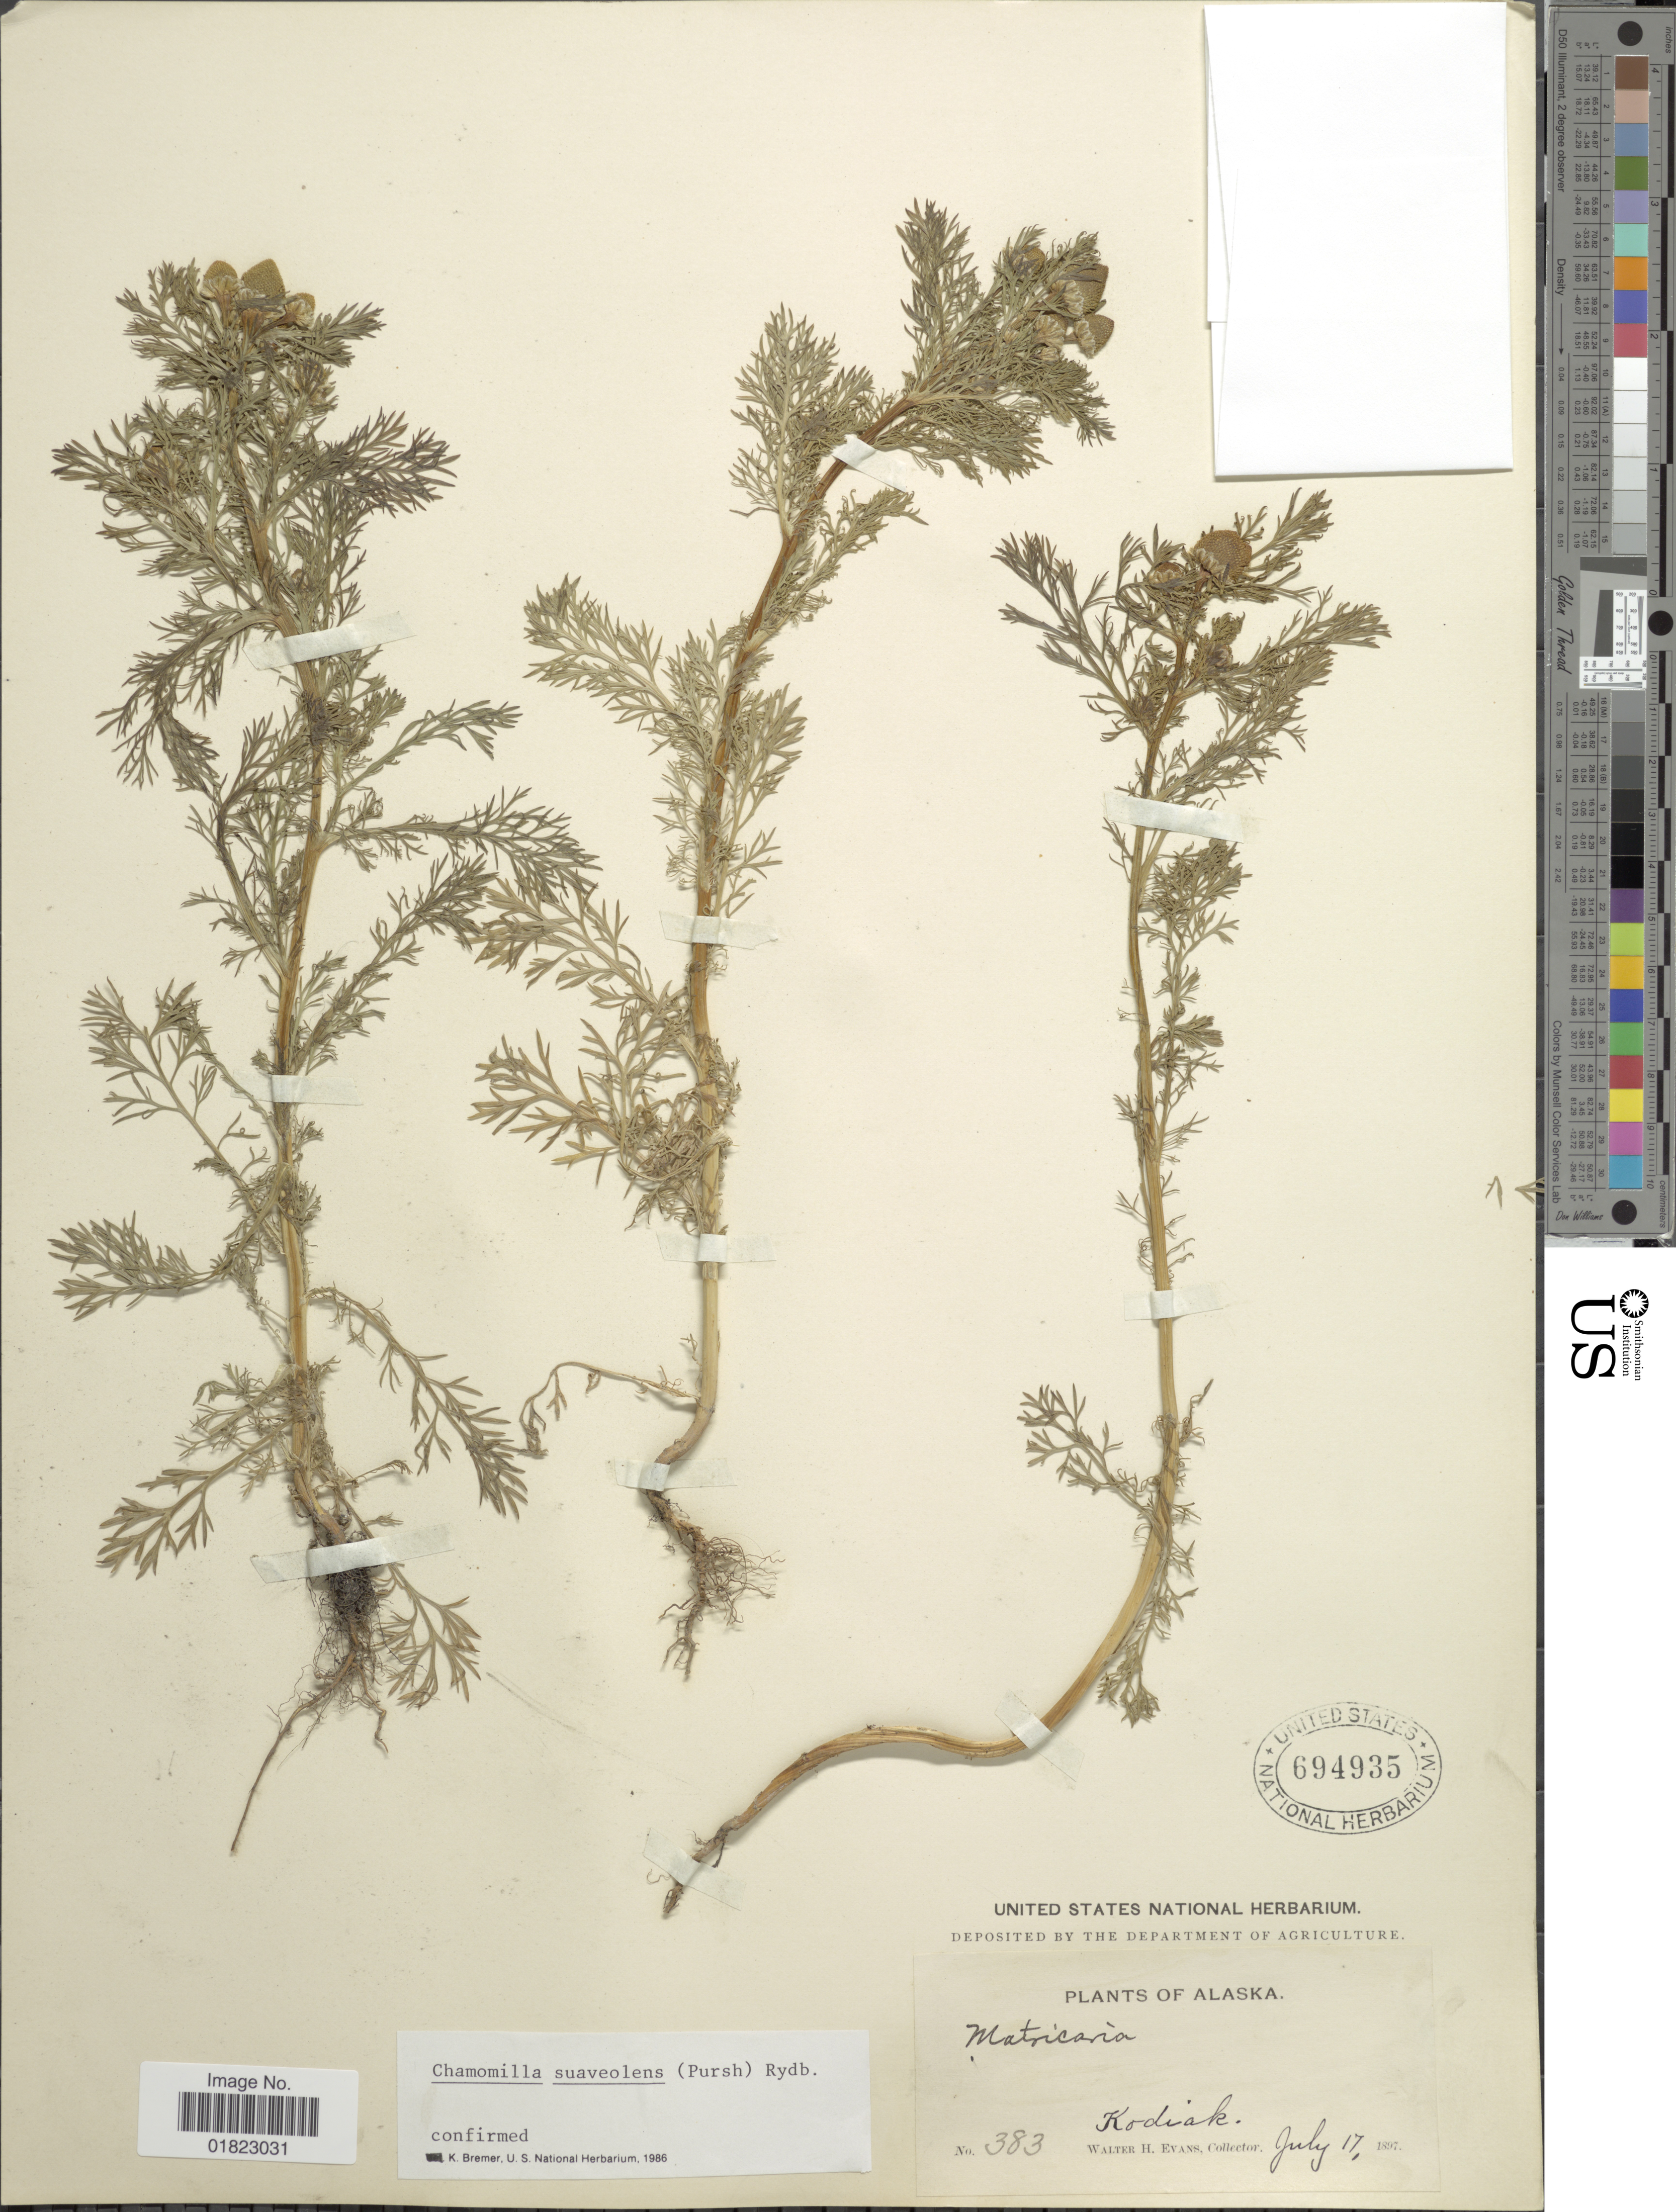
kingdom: Plantae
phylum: Tracheophyta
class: Magnoliopsida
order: Asterales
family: Asteraceae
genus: Matricaria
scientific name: Matricaria matricarioides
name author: (Less.) Porter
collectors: W. H. Evans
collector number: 383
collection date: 1897-07-17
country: United States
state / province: Alaska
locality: Kodiak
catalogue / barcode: US 694935